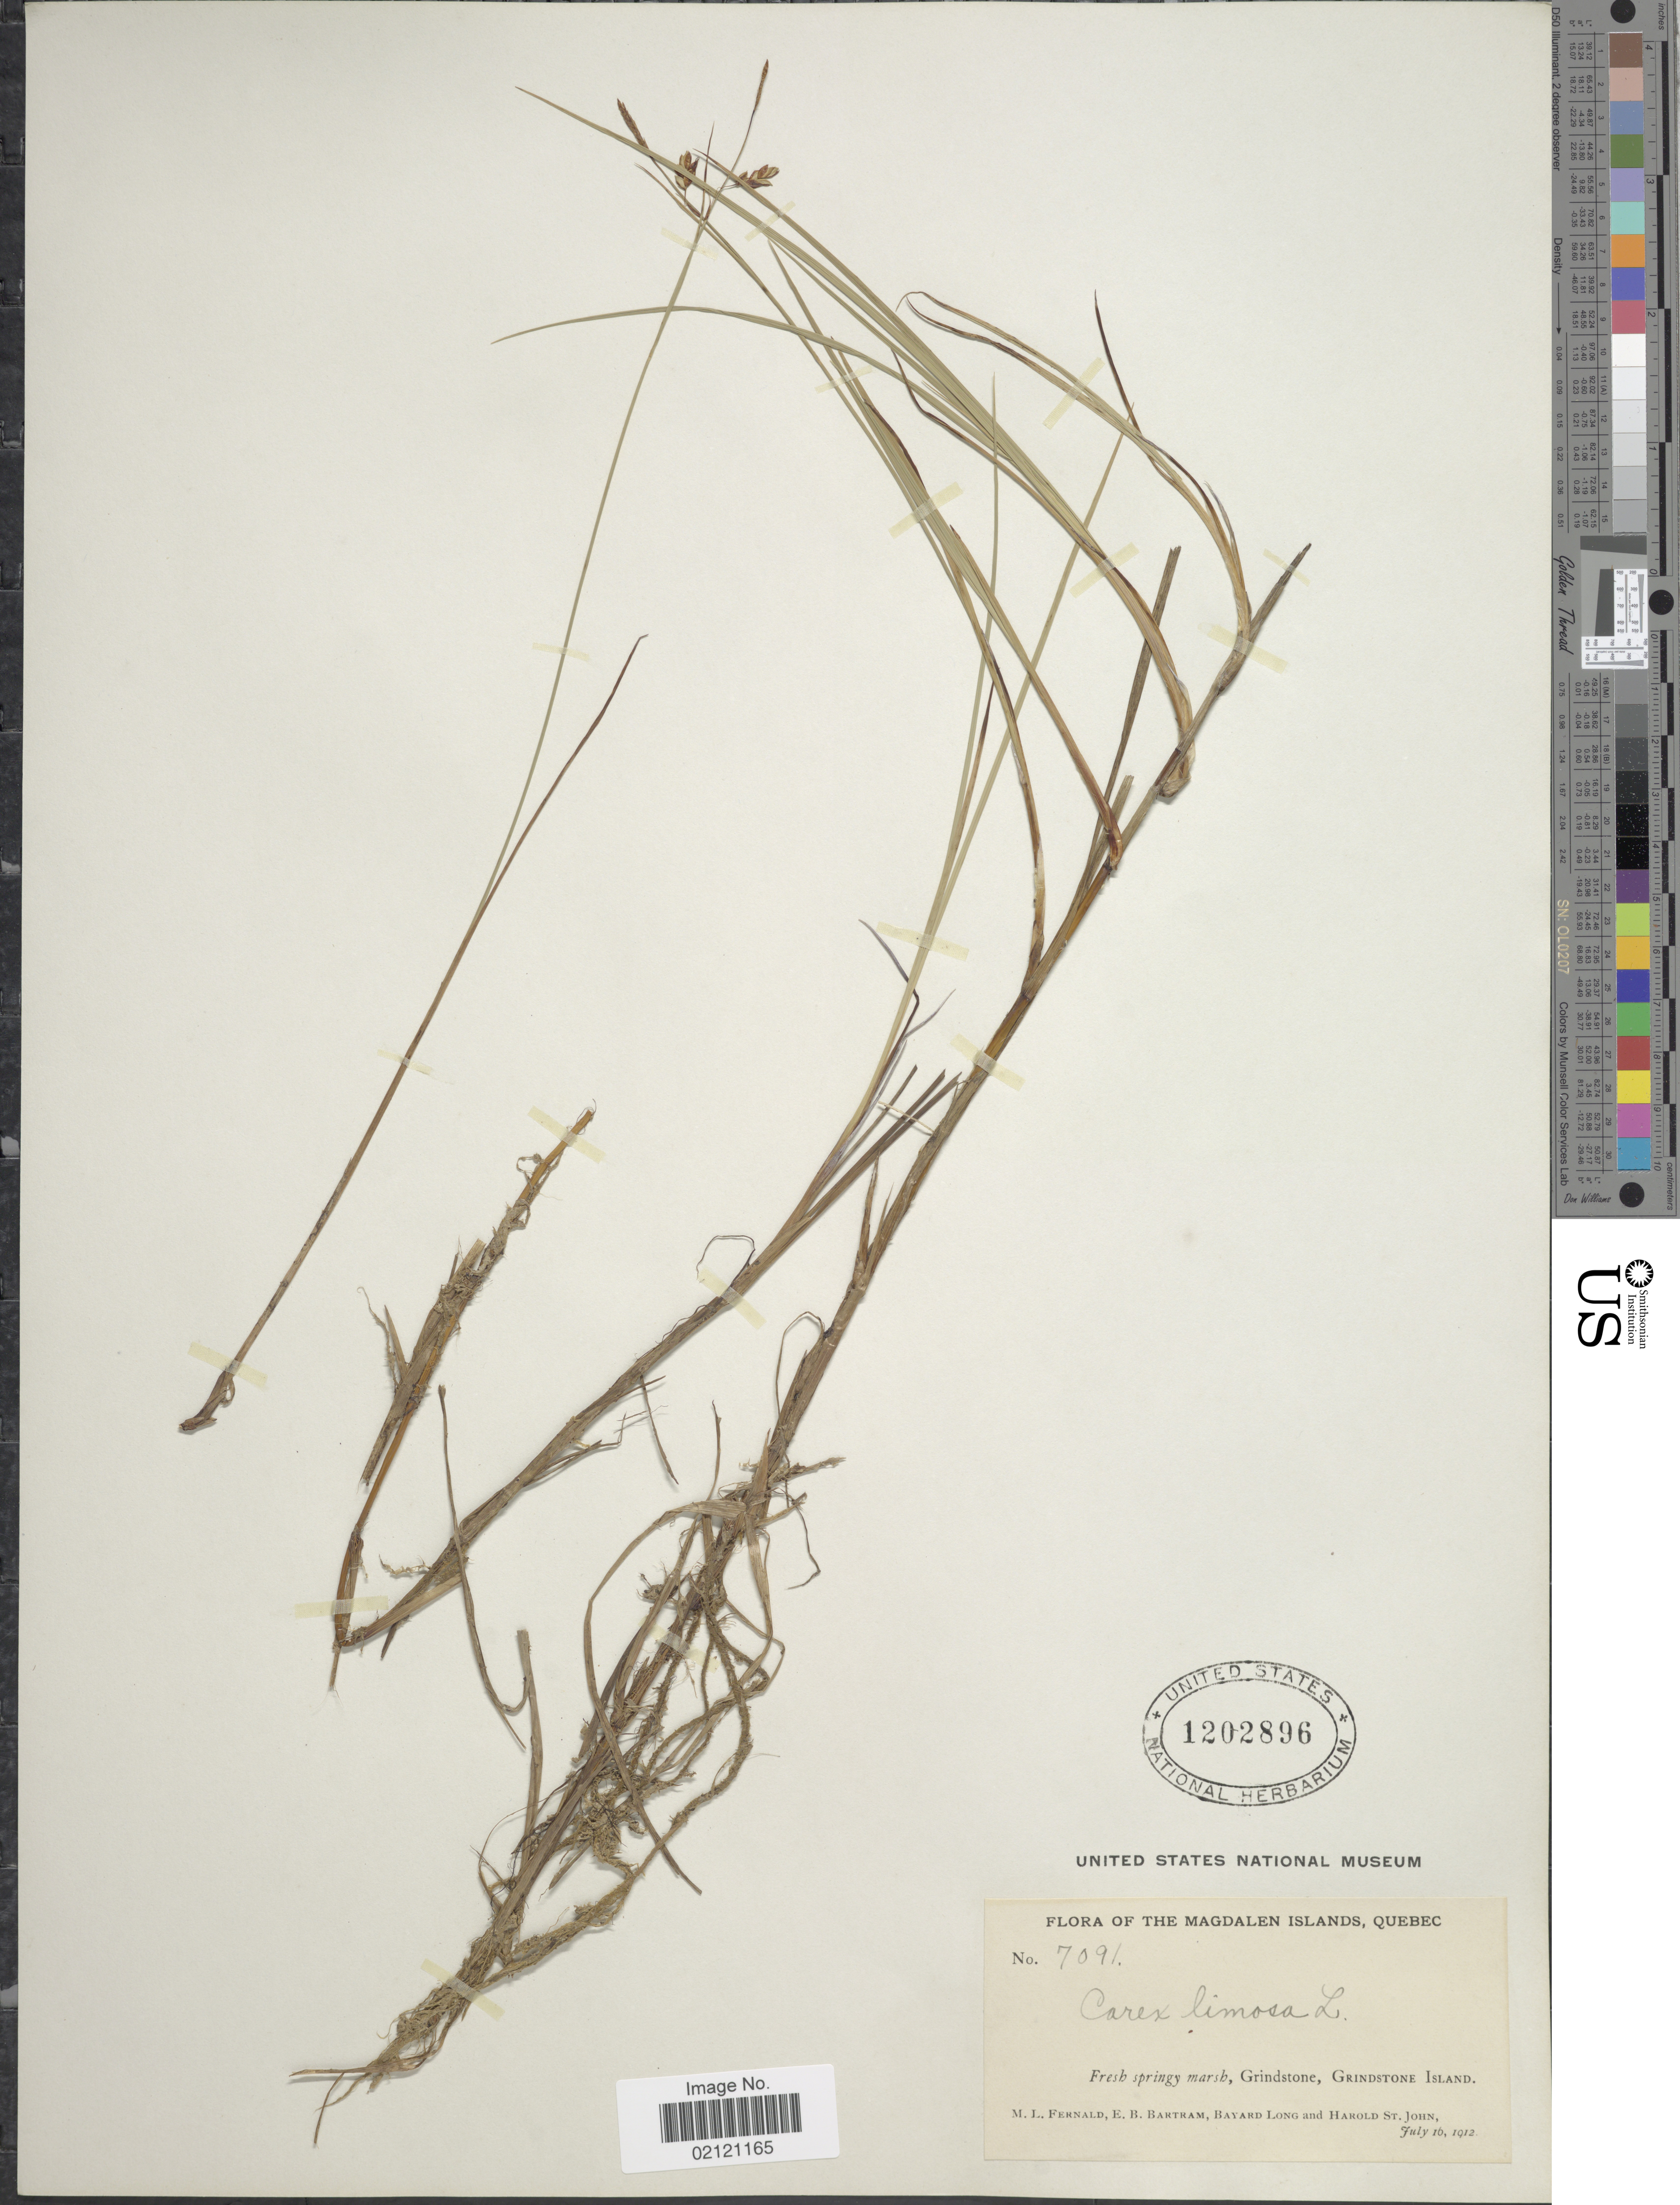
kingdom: Plantae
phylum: Tracheophyta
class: Liliopsida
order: Poales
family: Cyperaceae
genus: Carex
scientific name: Carex limosa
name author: L.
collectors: M. L. Fernald, E. B. Bartram, B. Long & H. St. John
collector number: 7091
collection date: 1912-07-16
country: Canada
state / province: Quebec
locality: Magdalen Islands, Grindstone, Grindstone Island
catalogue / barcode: US 1202896